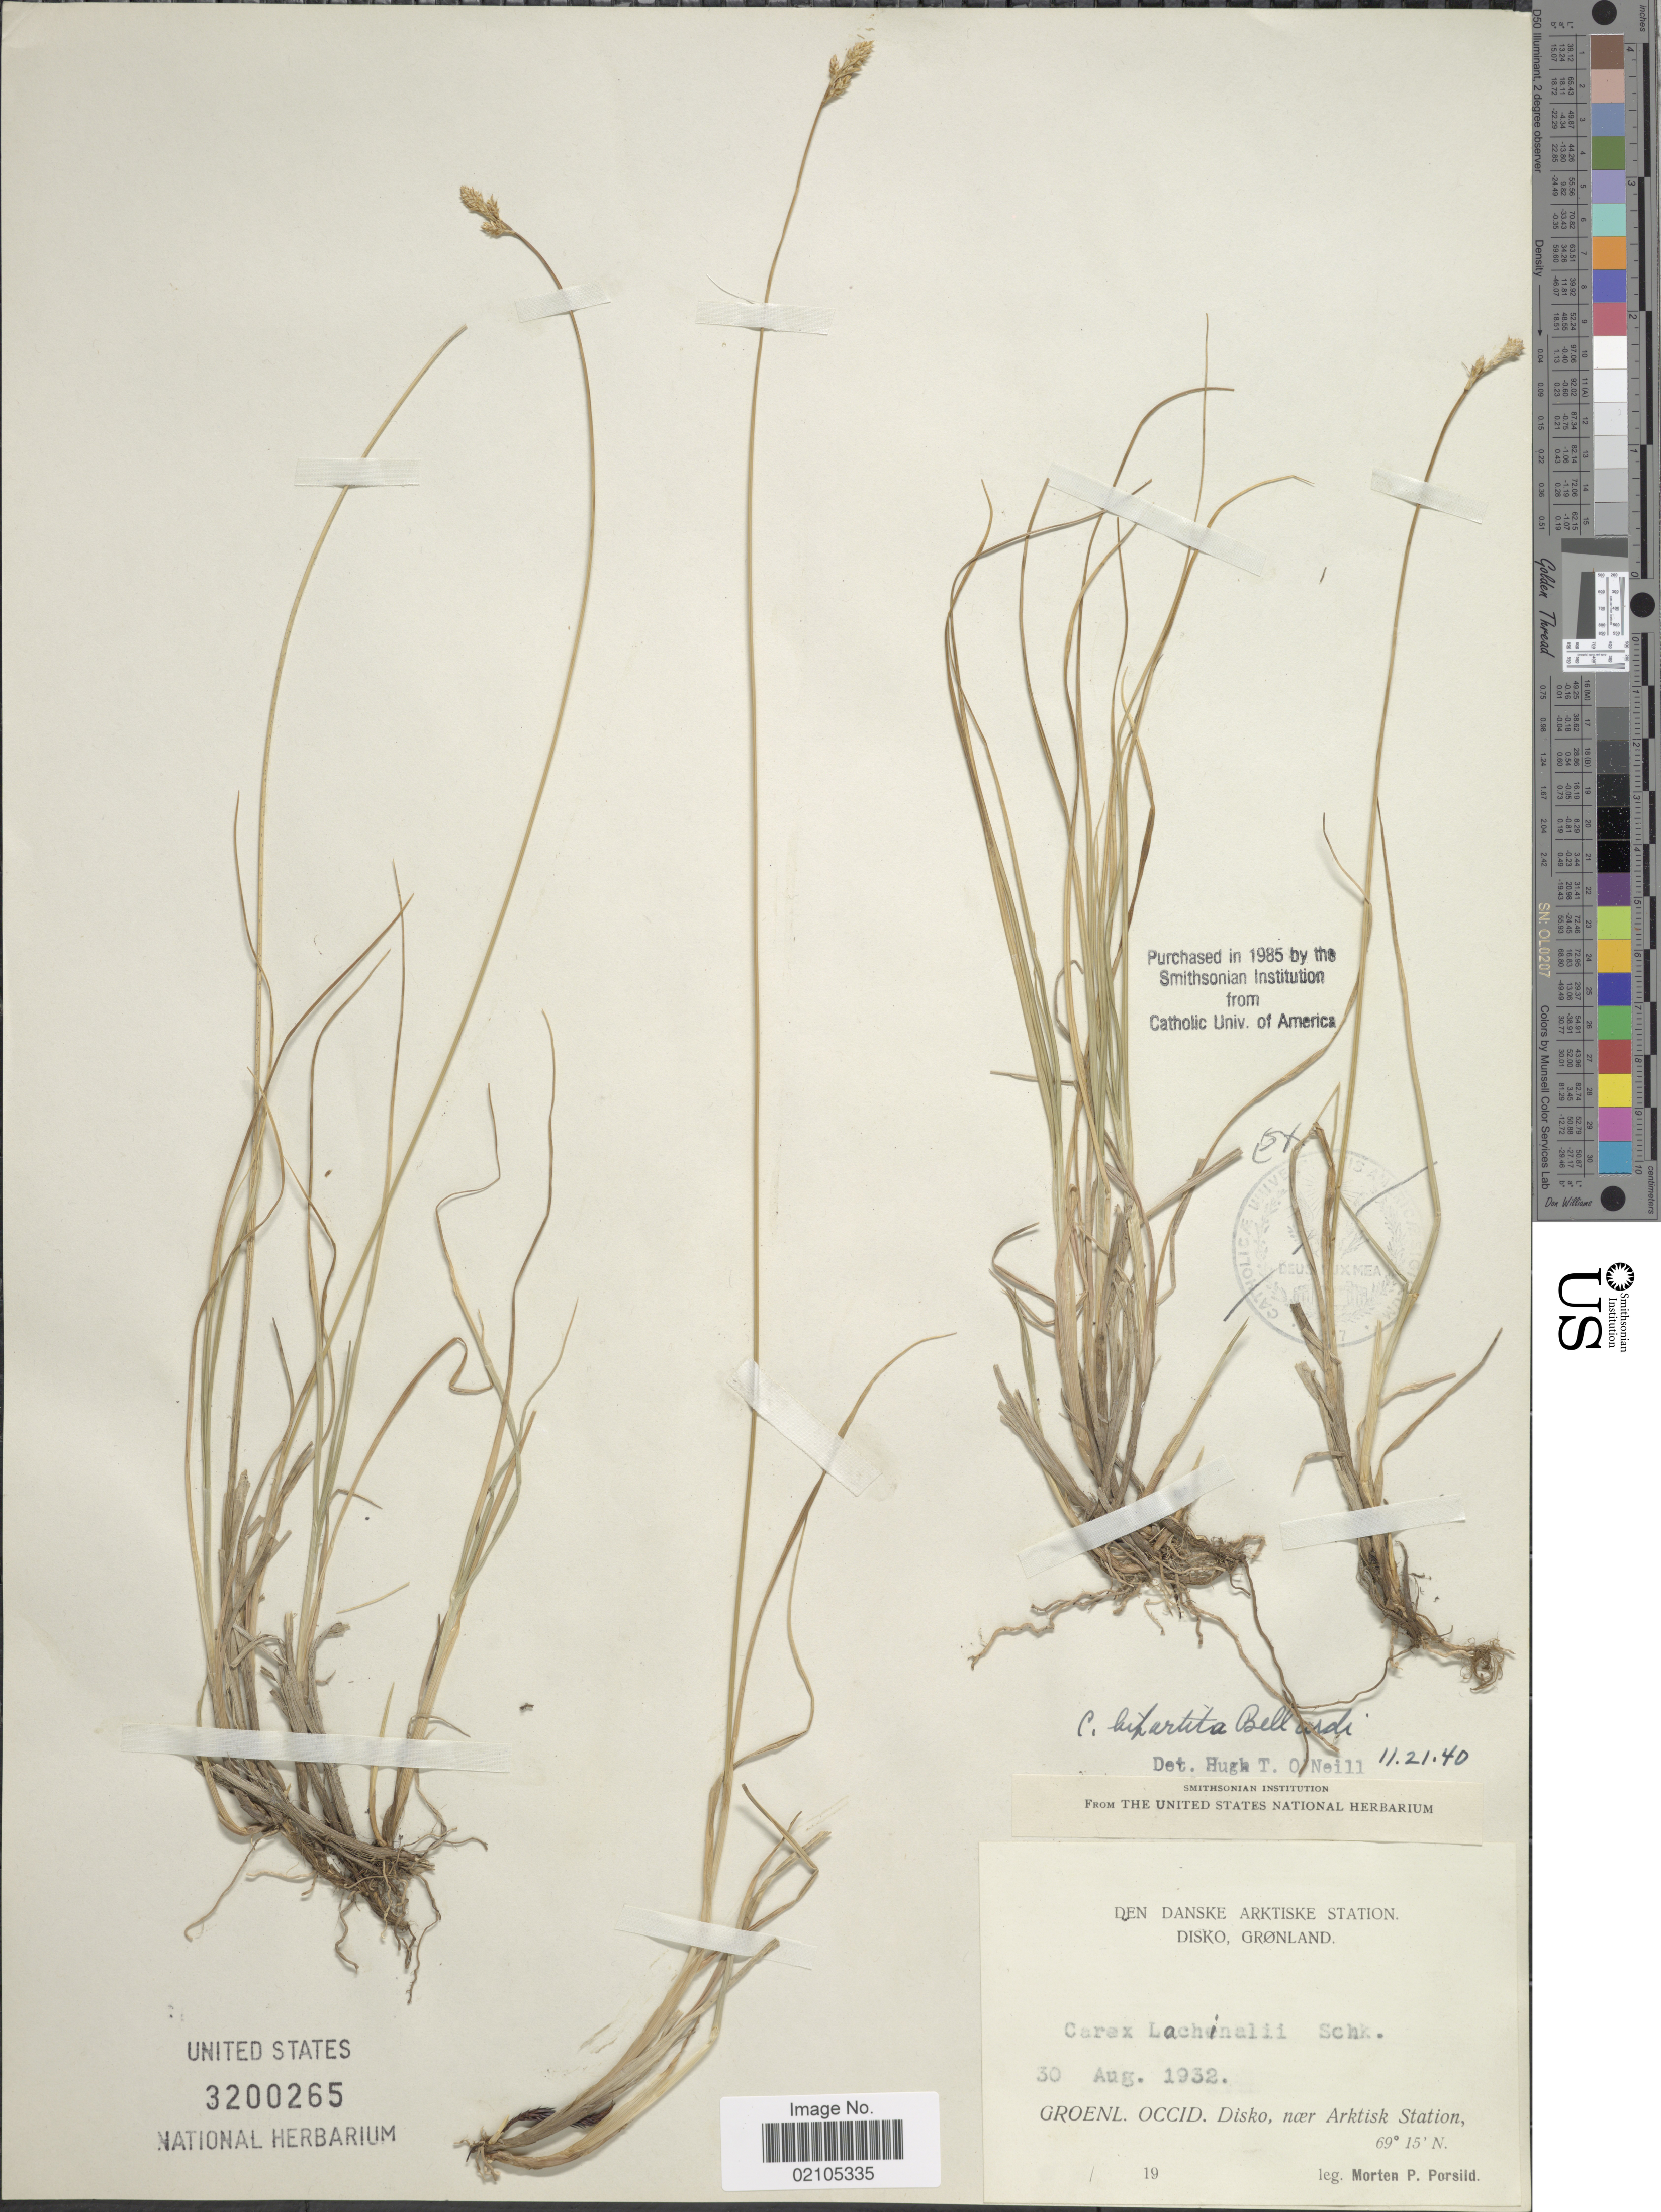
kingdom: Plantae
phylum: Tracheophyta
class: Liliopsida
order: Poales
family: Cyperaceae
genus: Carex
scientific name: Carex lachenalii subsp. lachenalii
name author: Schkuhr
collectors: M. P. Porsild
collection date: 1932-08-30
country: Greenland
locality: Disko. Gronland. Groenl. Occid Disko, near Arktisk Station .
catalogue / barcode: US 3200265